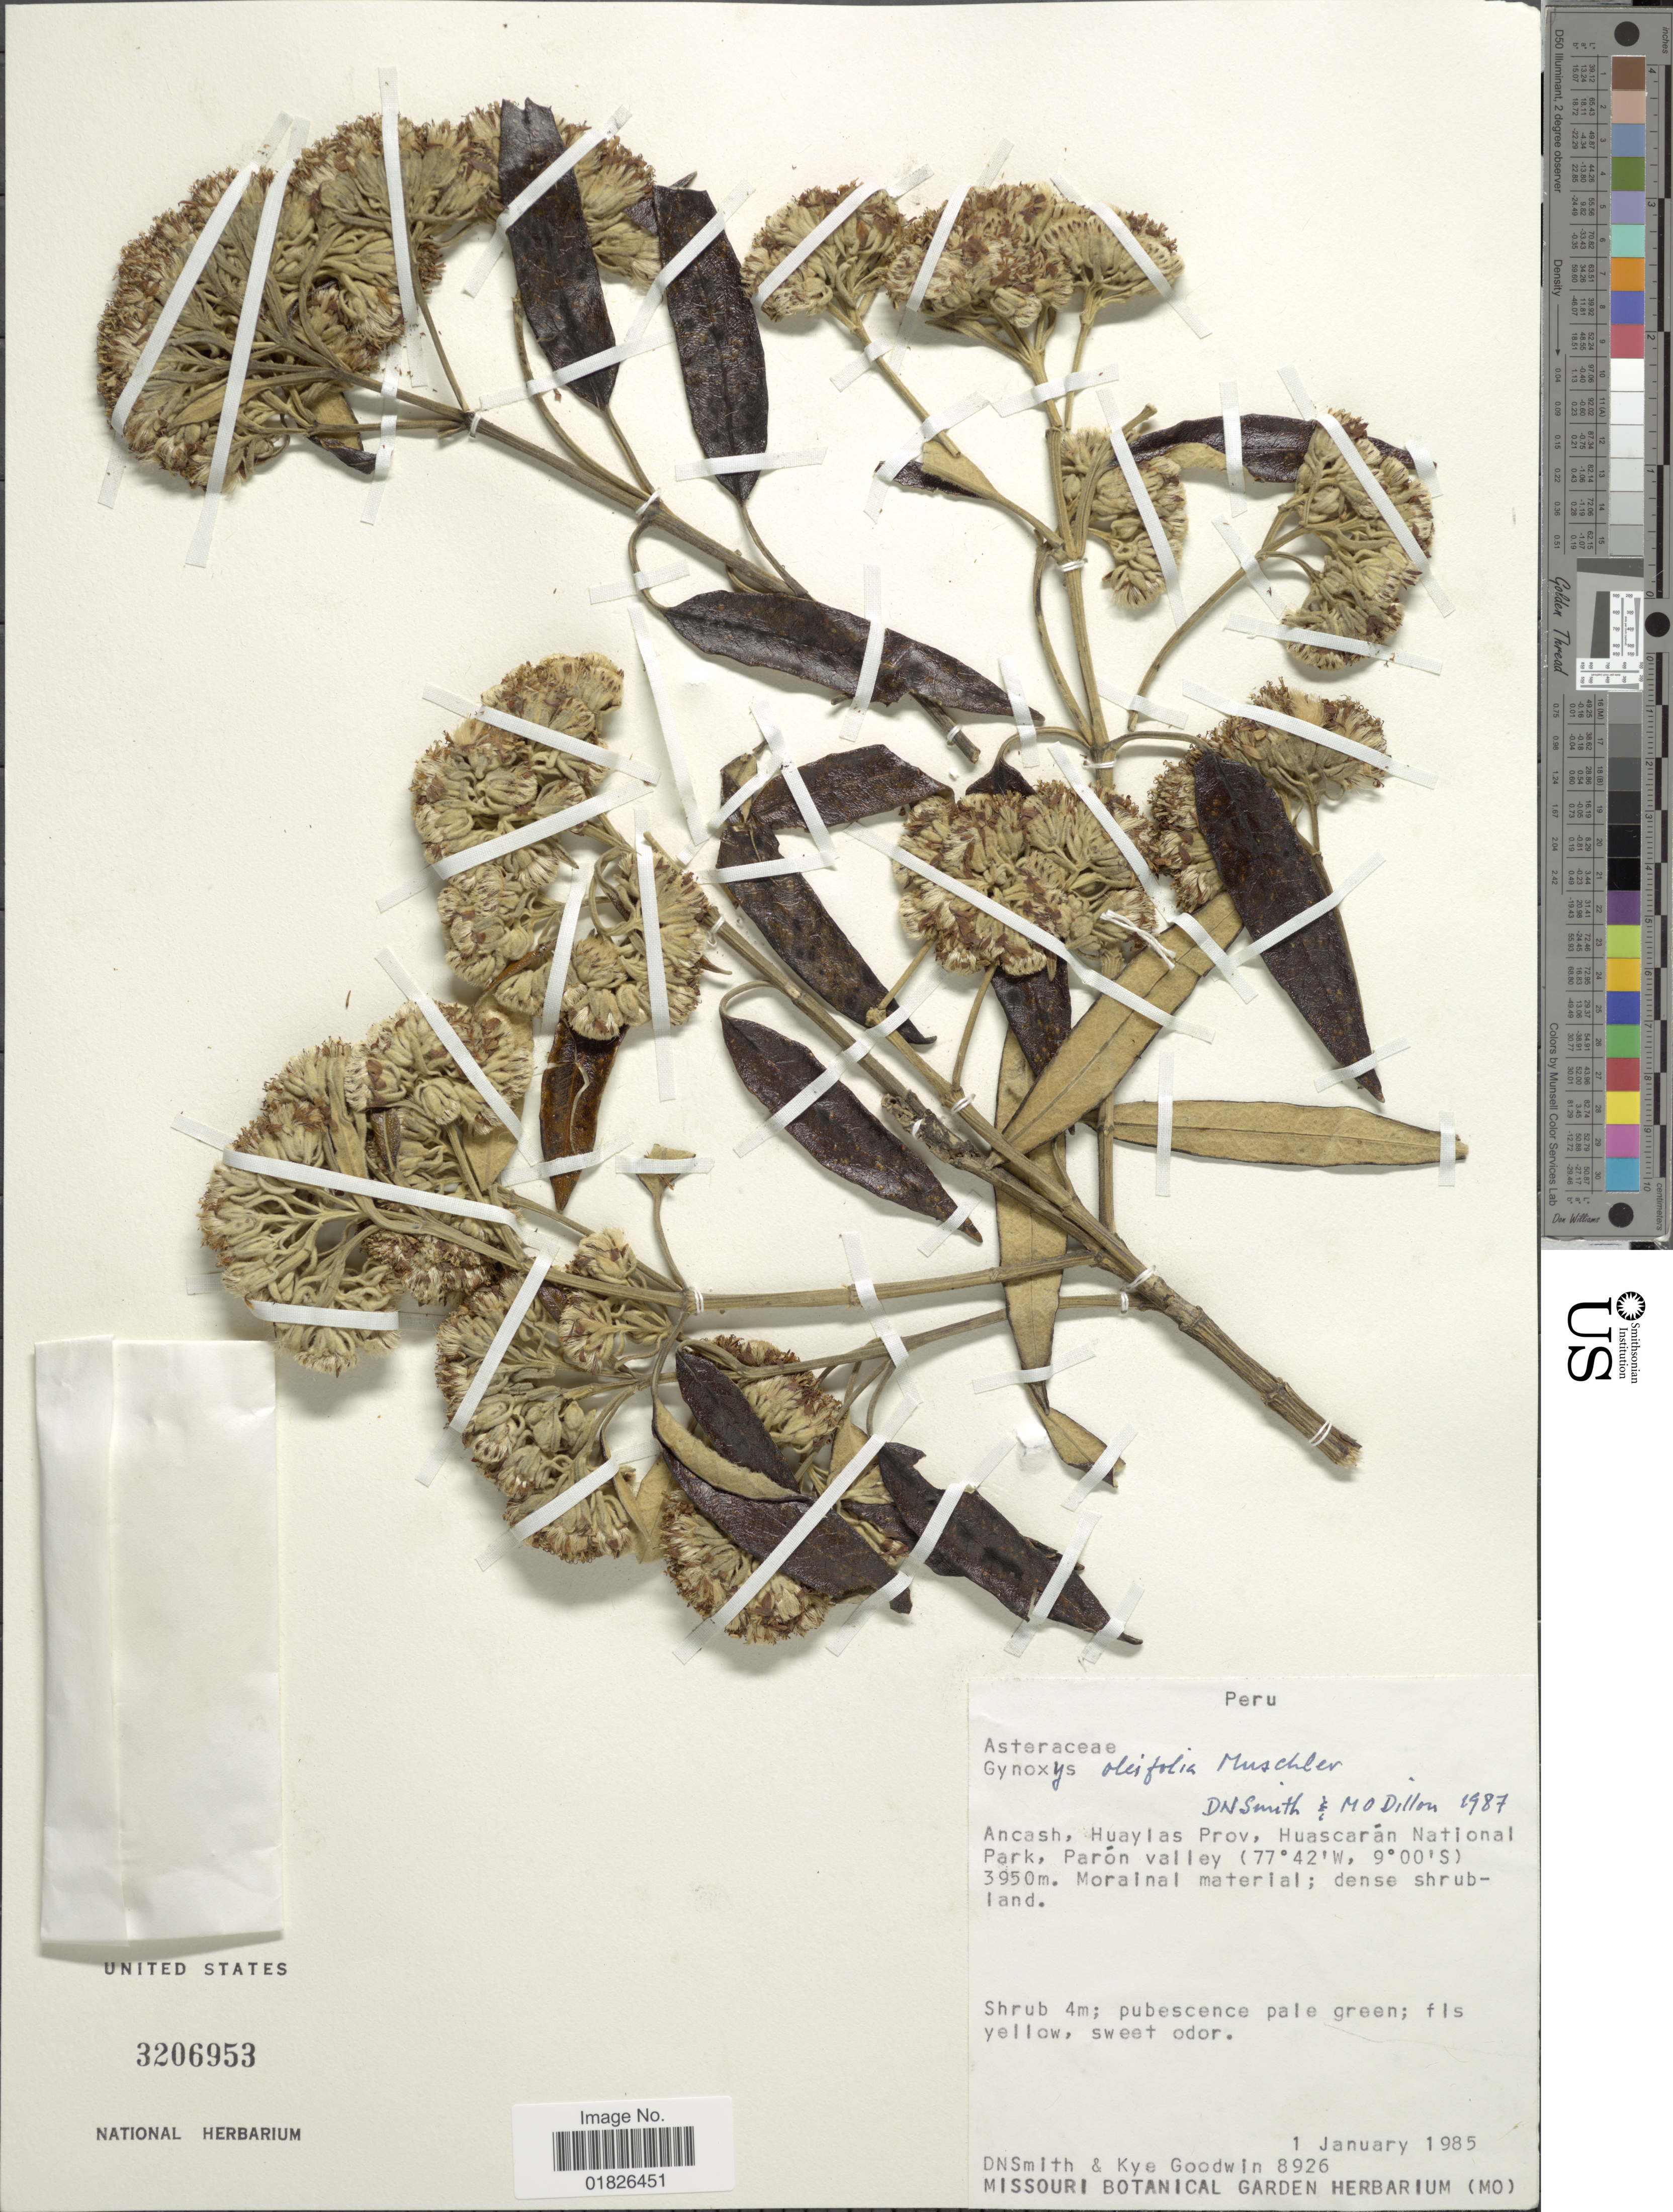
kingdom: Plantae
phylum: Tracheophyta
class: Magnoliopsida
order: Asterales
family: Asteraceae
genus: Gynoxys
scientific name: Gynoxys oleifolia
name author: Muschl.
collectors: D. Smith & K. Goodwin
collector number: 8926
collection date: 1985-01-01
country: Peru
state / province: Ancash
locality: Huaylas Prov., Huascaran National Park, Paron valley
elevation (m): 3950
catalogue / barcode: US 3206953